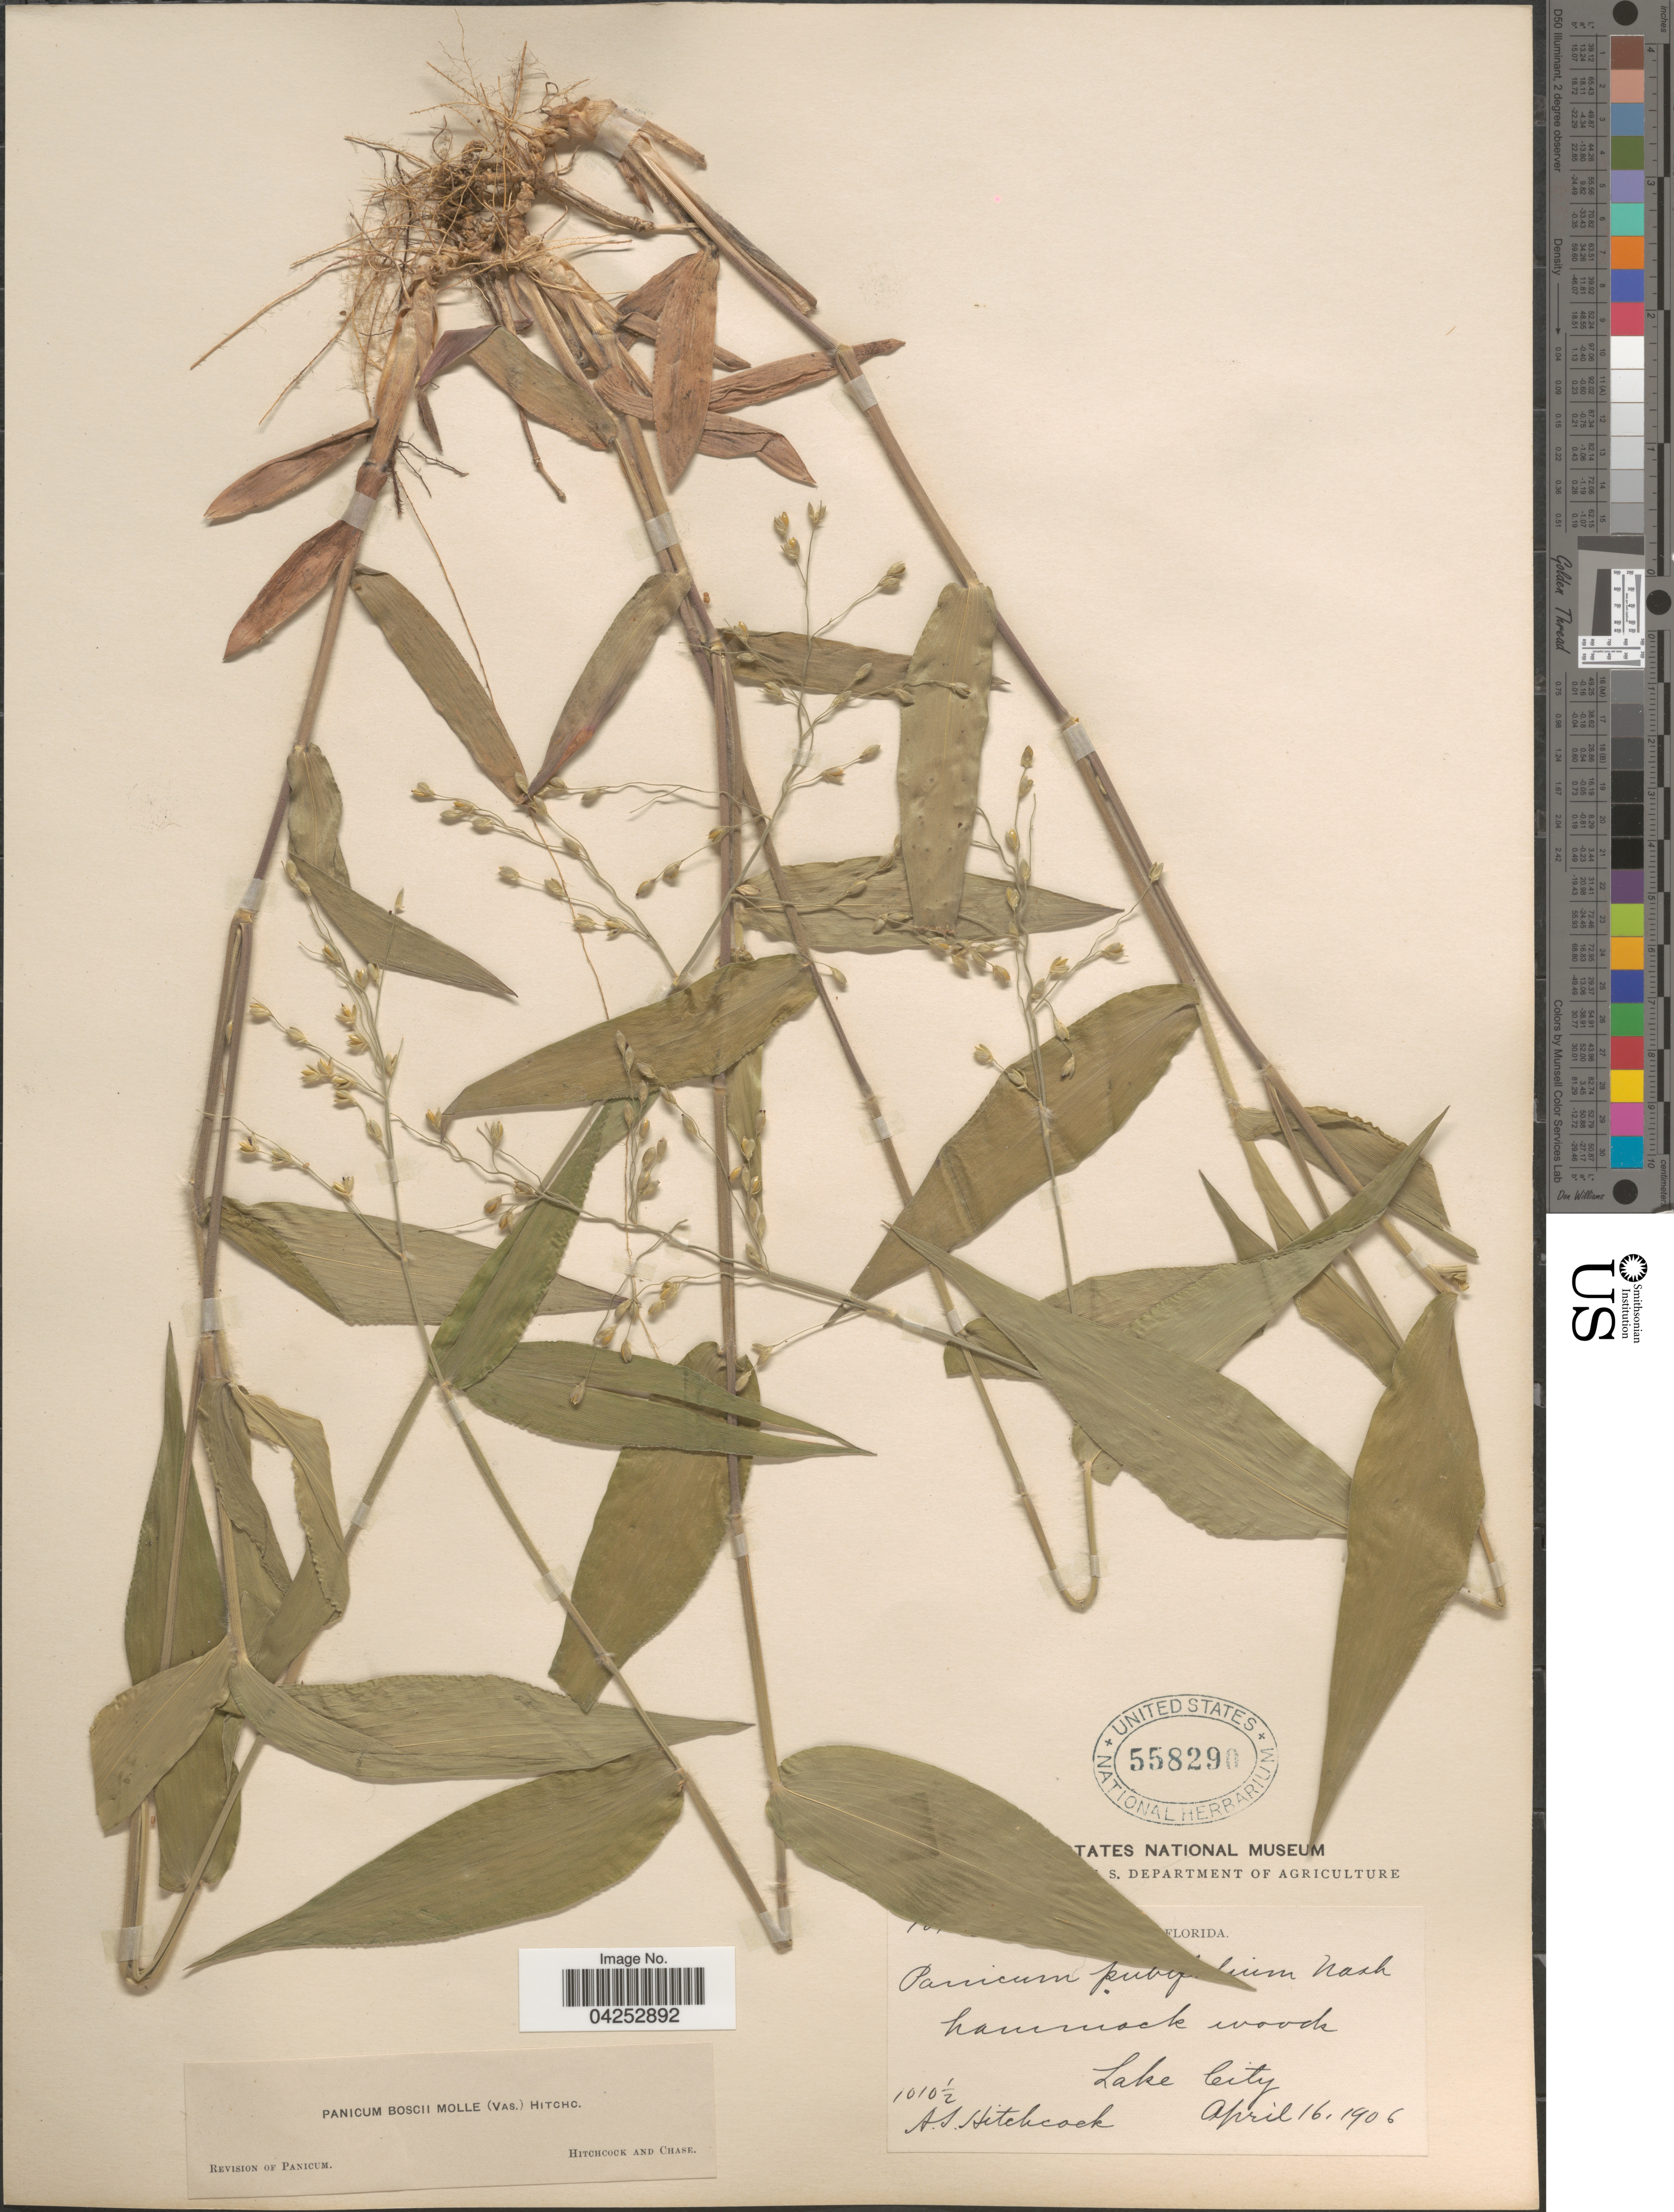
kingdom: Plantae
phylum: Tracheophyta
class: Liliopsida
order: Poales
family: Poaceae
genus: Dichanthelium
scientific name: Dichanthelium boscii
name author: (Poir.) Gould & C.A. Clark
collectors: A. S. Hitchcock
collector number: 1010½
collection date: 1906-04-16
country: United States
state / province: Florida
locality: Hammock woods. Lake City.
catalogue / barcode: US 558290